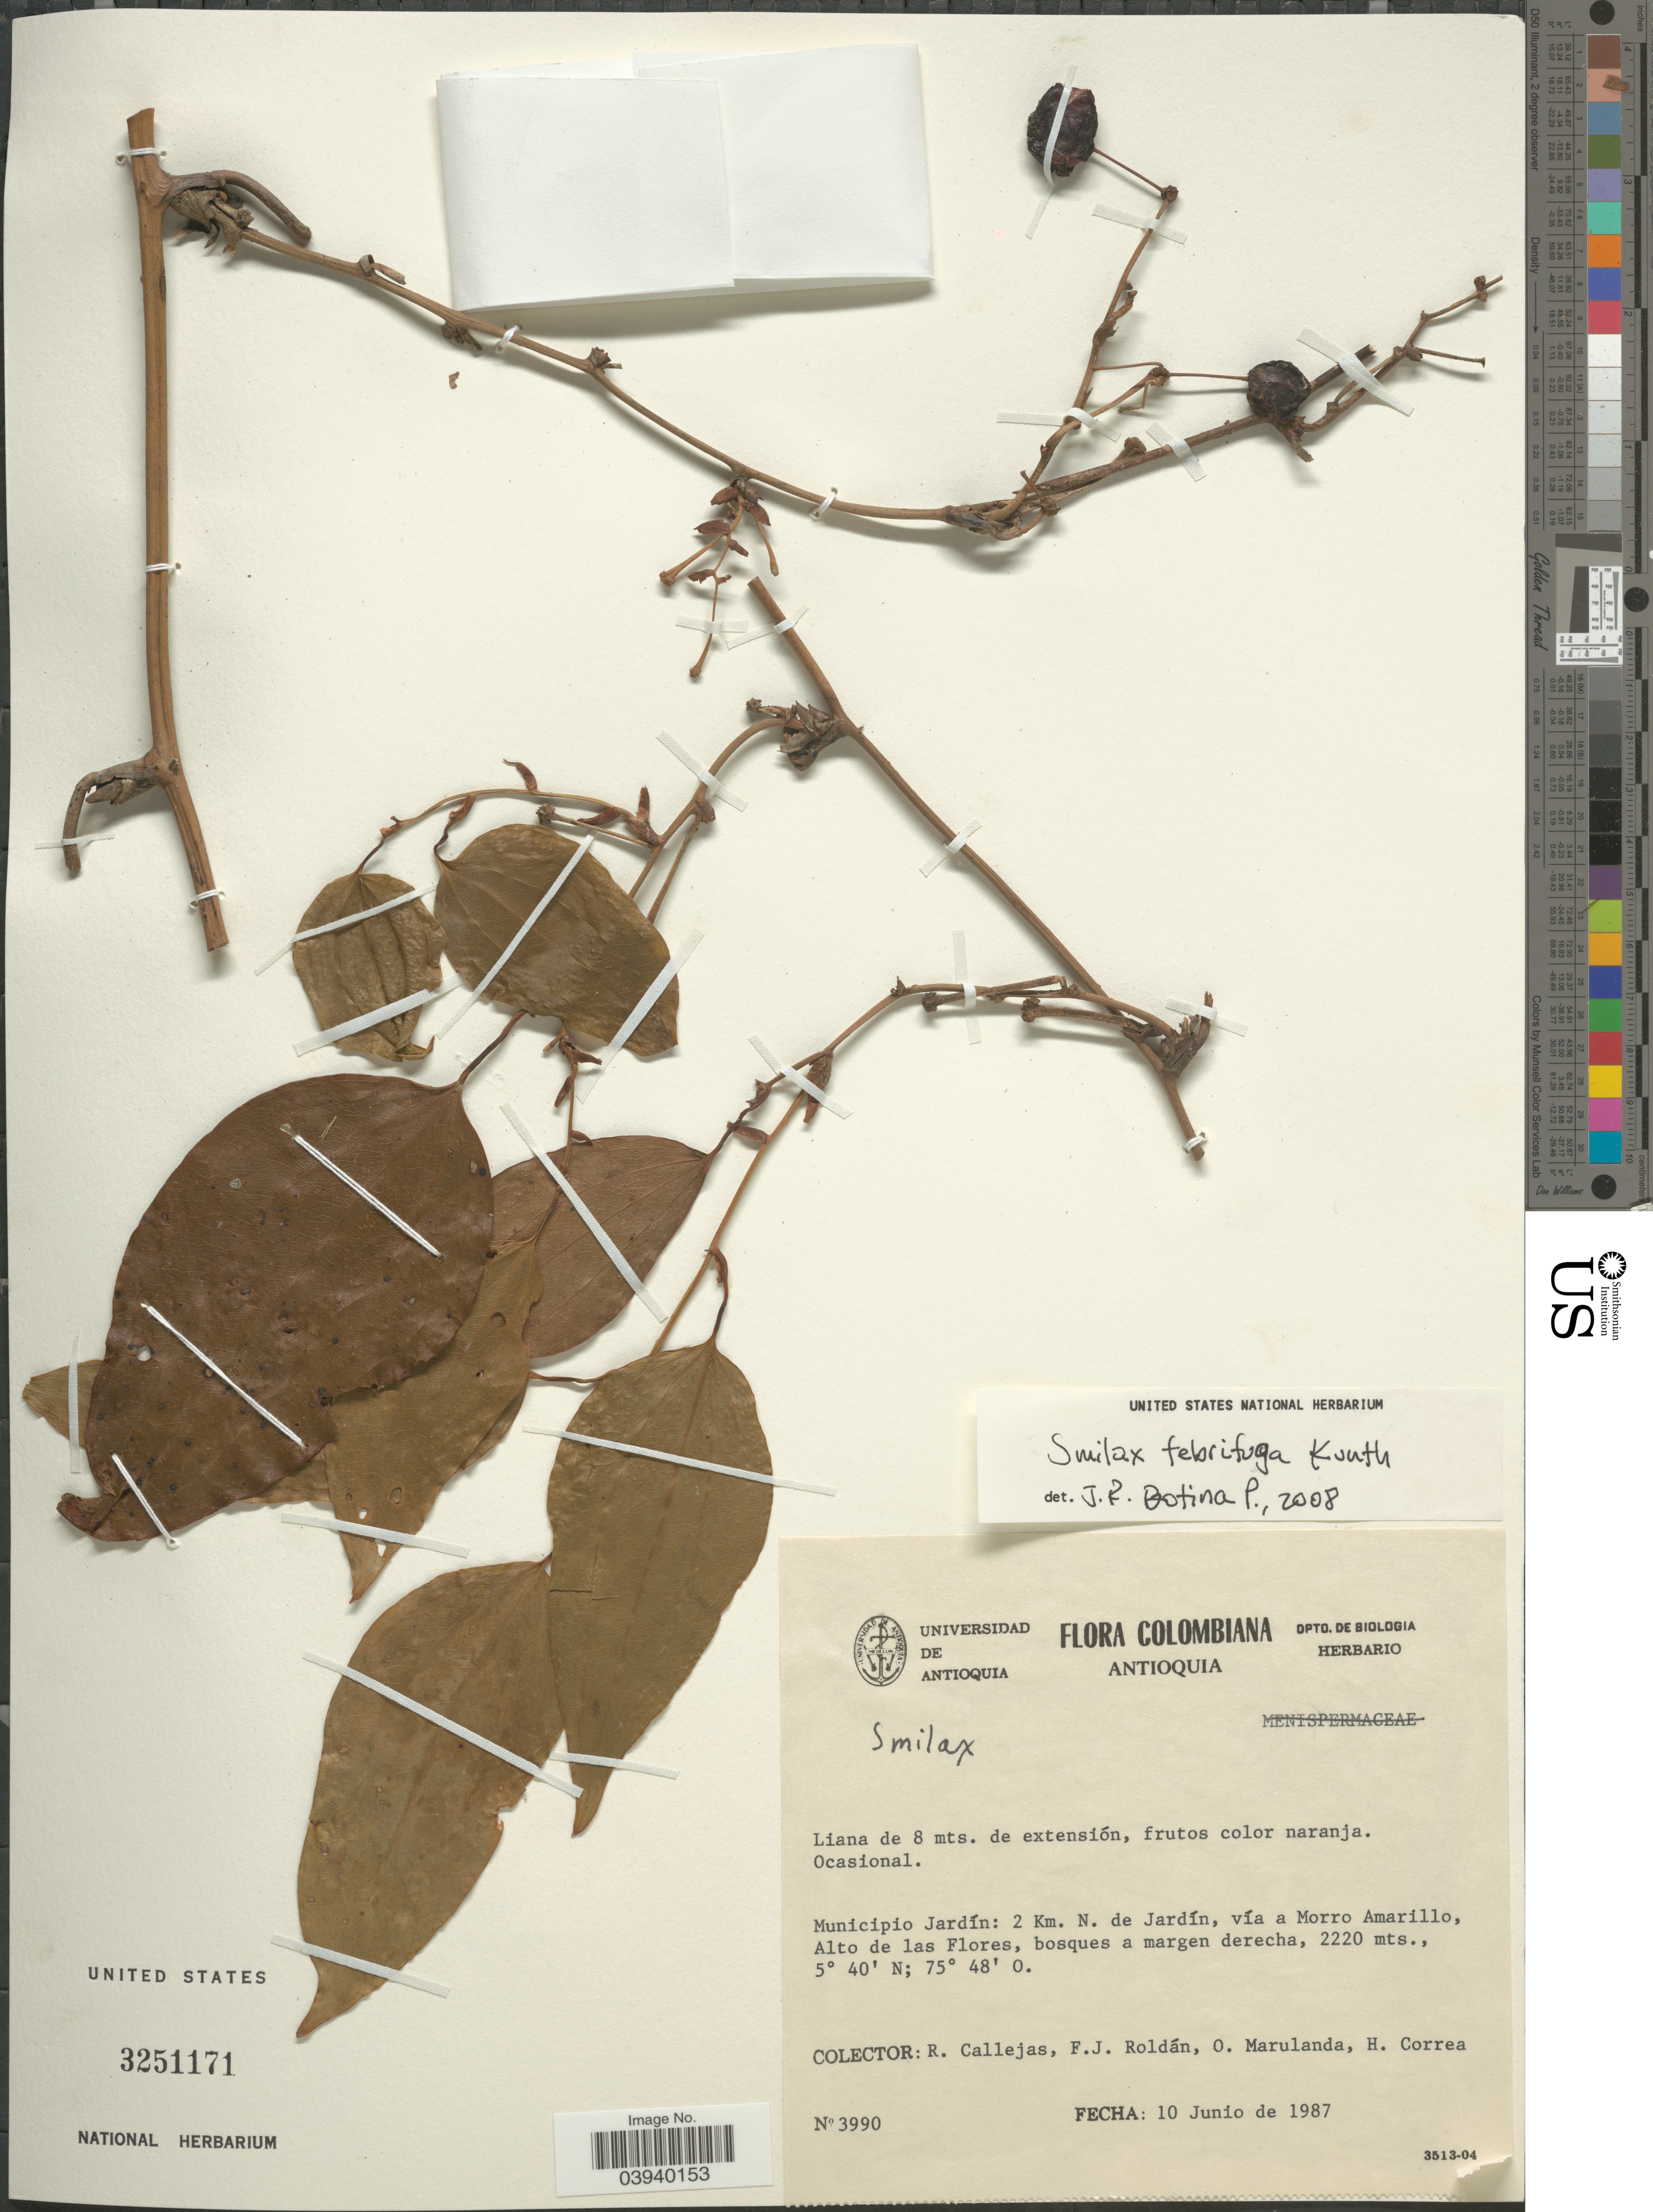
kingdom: Plantae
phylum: Tracheophyta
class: Liliopsida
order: Liliales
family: Smilacaceae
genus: Smilax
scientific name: Smilax febrifuga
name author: Kunth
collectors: R. Callejas, F. J. Roldán, O. Marulanda & H. Correa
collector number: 3990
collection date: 1987-06-10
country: Colombia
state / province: Antioquia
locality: Municipio Jardín: 2 Km. N. de Jardín, vía a Morro Amarillo, Alto de las Flores, bosques a margen derecha.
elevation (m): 2220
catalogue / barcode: US 3251171